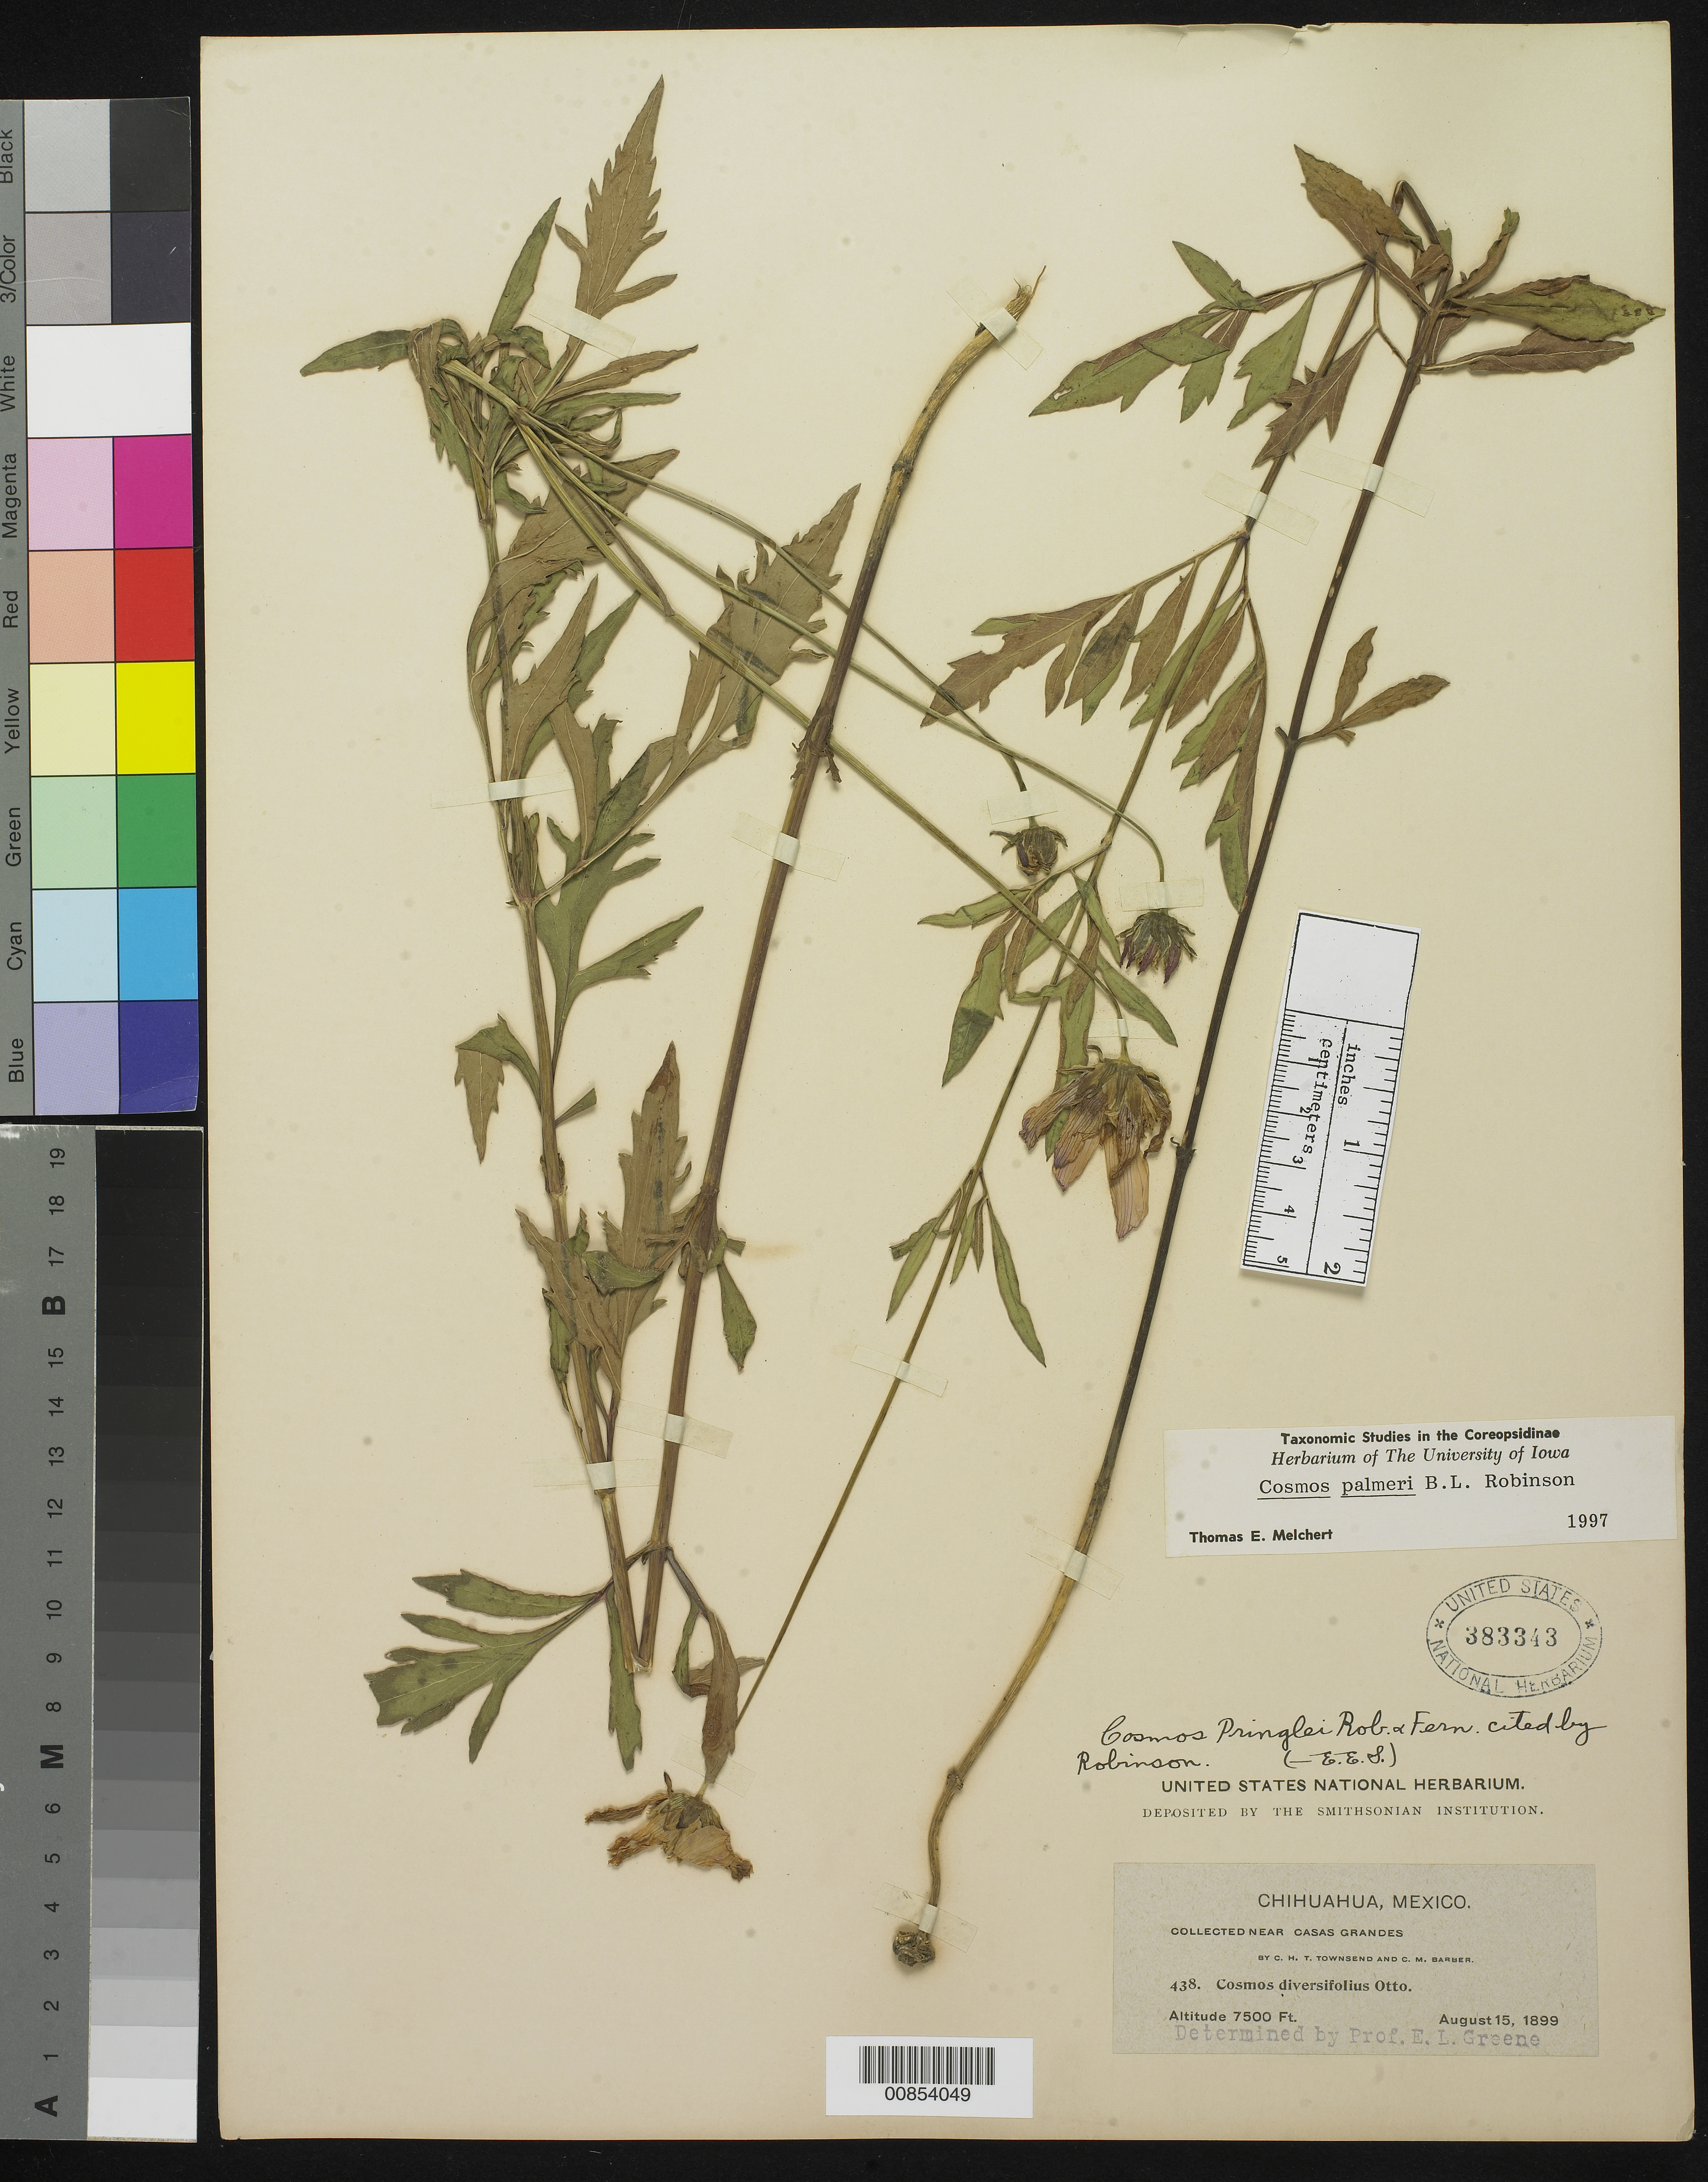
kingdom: Plantae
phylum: Tracheophyta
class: Magnoliopsida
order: Asterales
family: Asteraceae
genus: Cosmos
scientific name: Cosmos palmeri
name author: B.L. Rob.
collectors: C. H. T. Townsend & C. Barber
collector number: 438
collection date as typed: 15 Aug 1899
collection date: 1899-08-15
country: Mexico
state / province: Chihuahua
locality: Near Casas Grandes, Chihuahua.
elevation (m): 2286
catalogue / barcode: US 383343